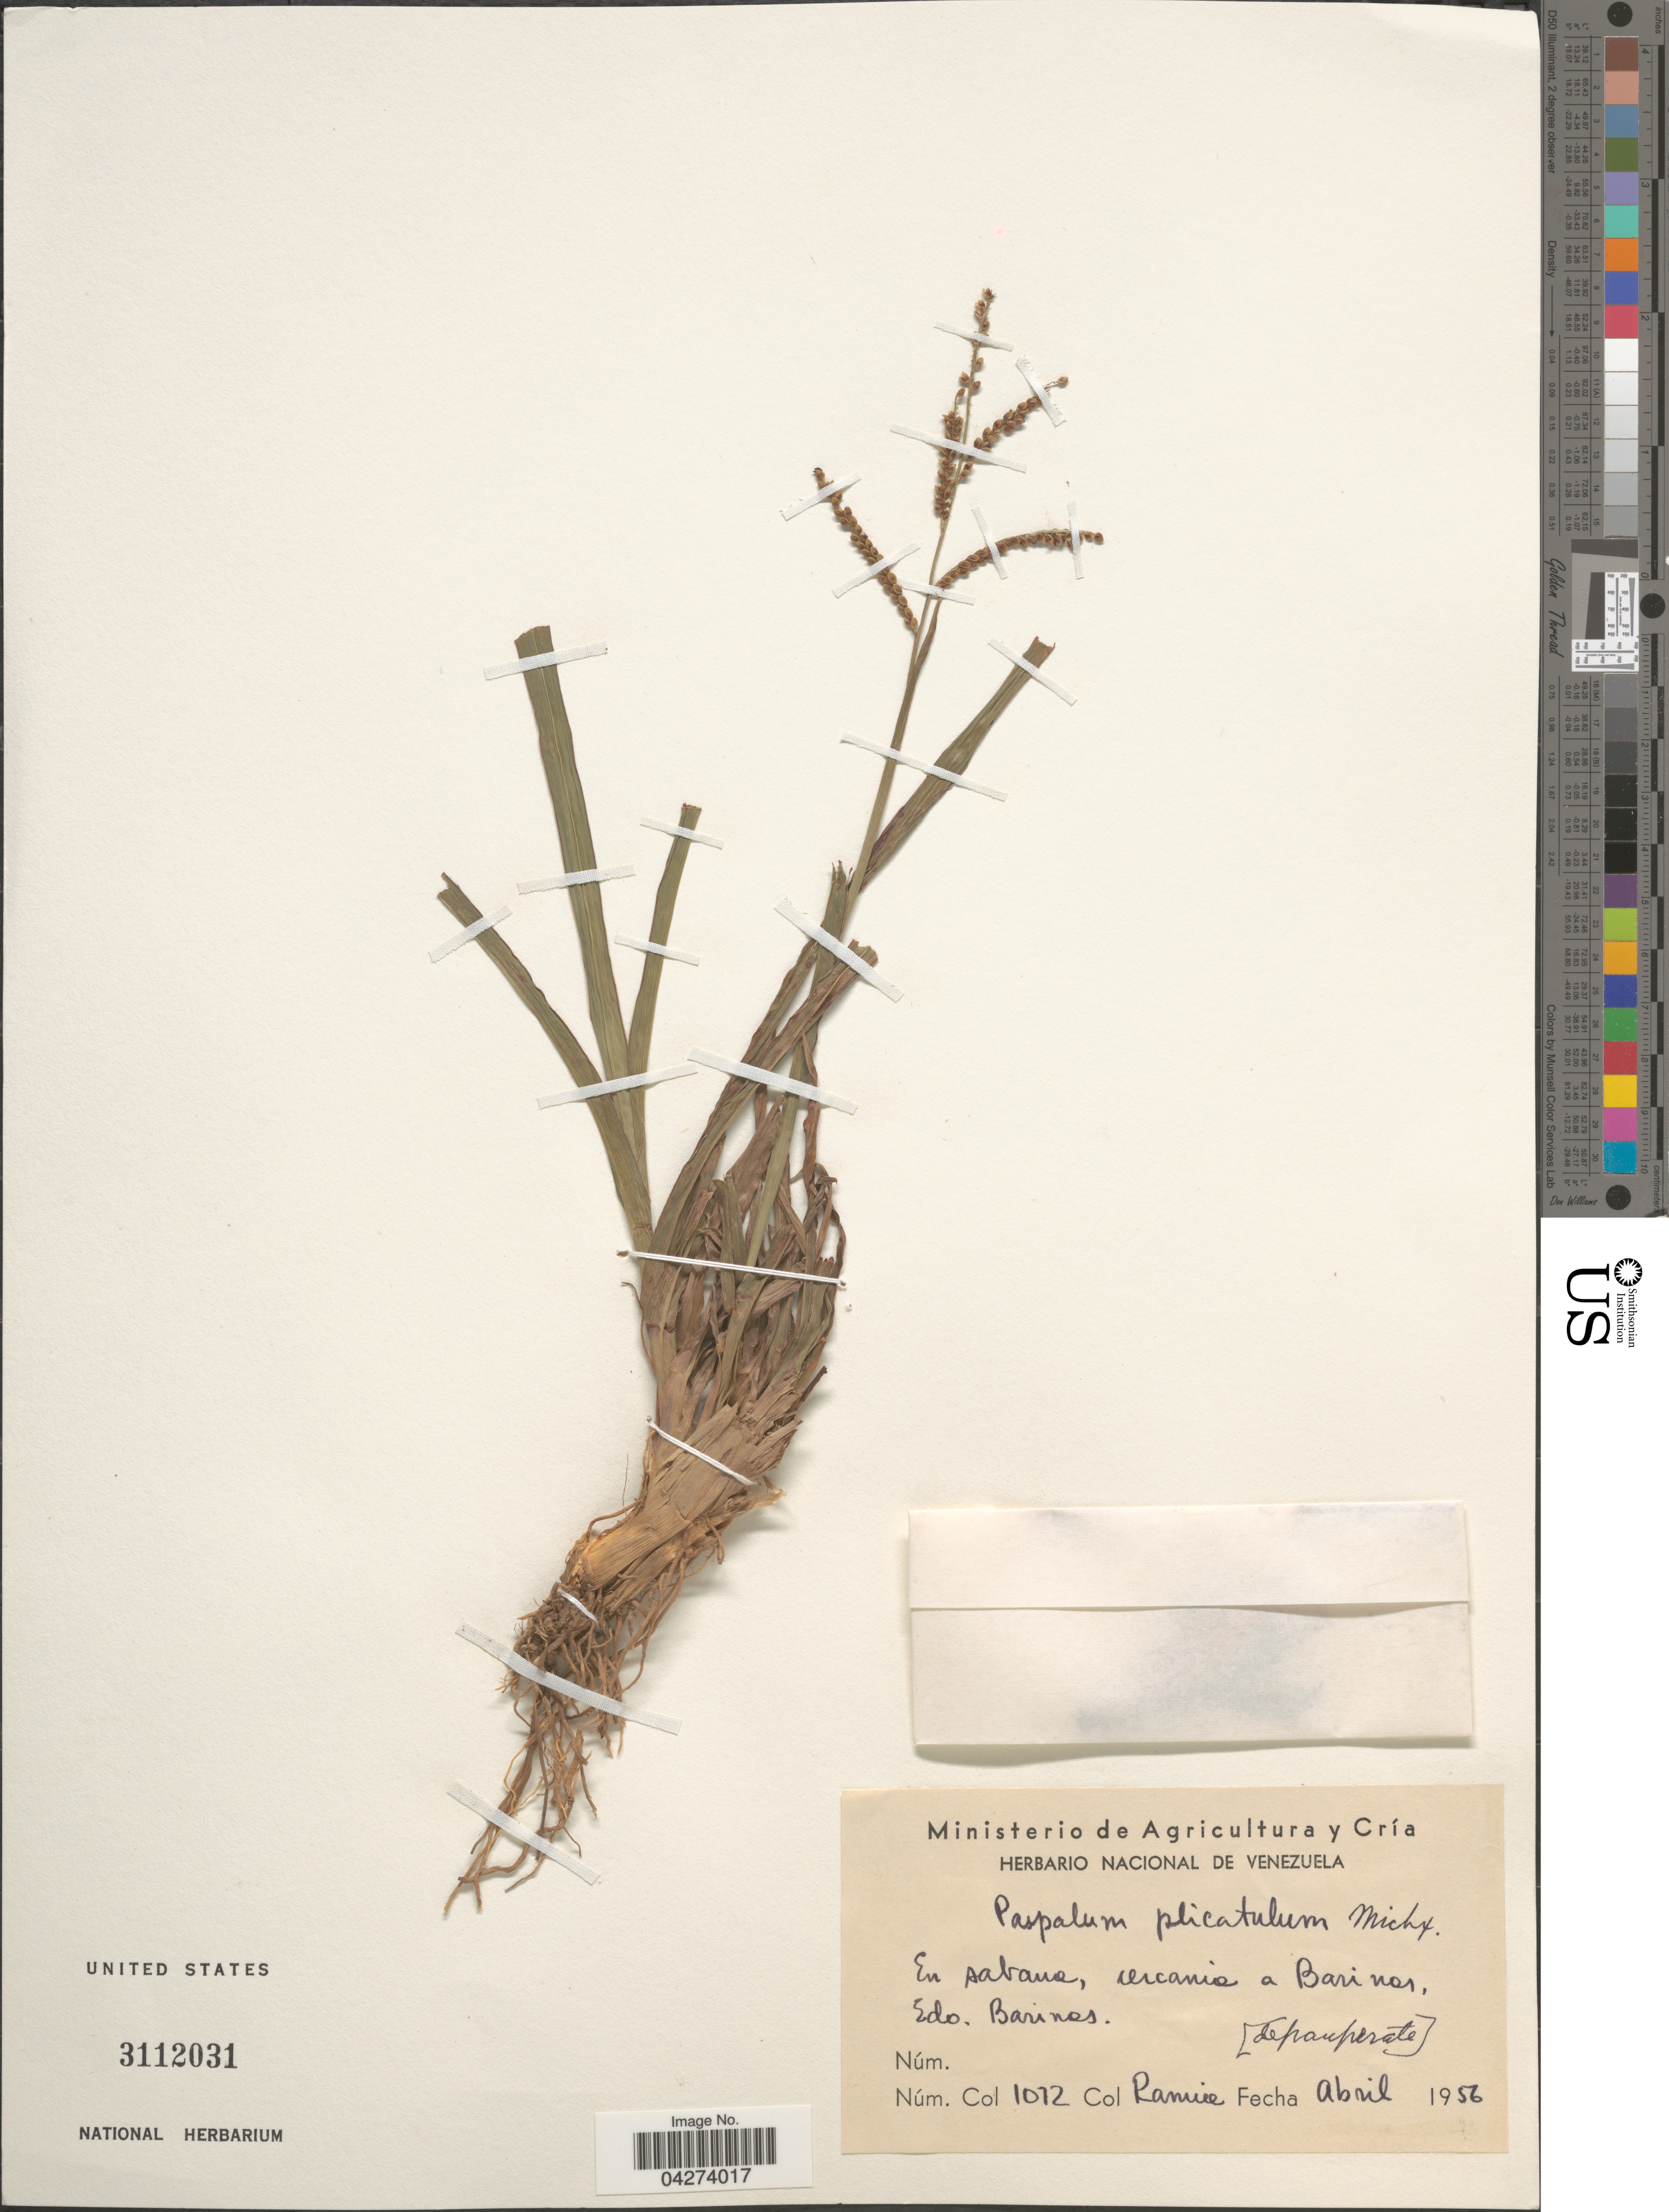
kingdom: Plantae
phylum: Tracheophyta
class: Liliopsida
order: Poales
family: Poaceae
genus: Paspalum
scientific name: Paspalum plicatulum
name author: Michx.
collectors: -- Ramia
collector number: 1012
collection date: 1956-04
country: Venezuela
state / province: Barinas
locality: En sabana, cercanio a Barinas. [depanperate].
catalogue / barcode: US 3112031